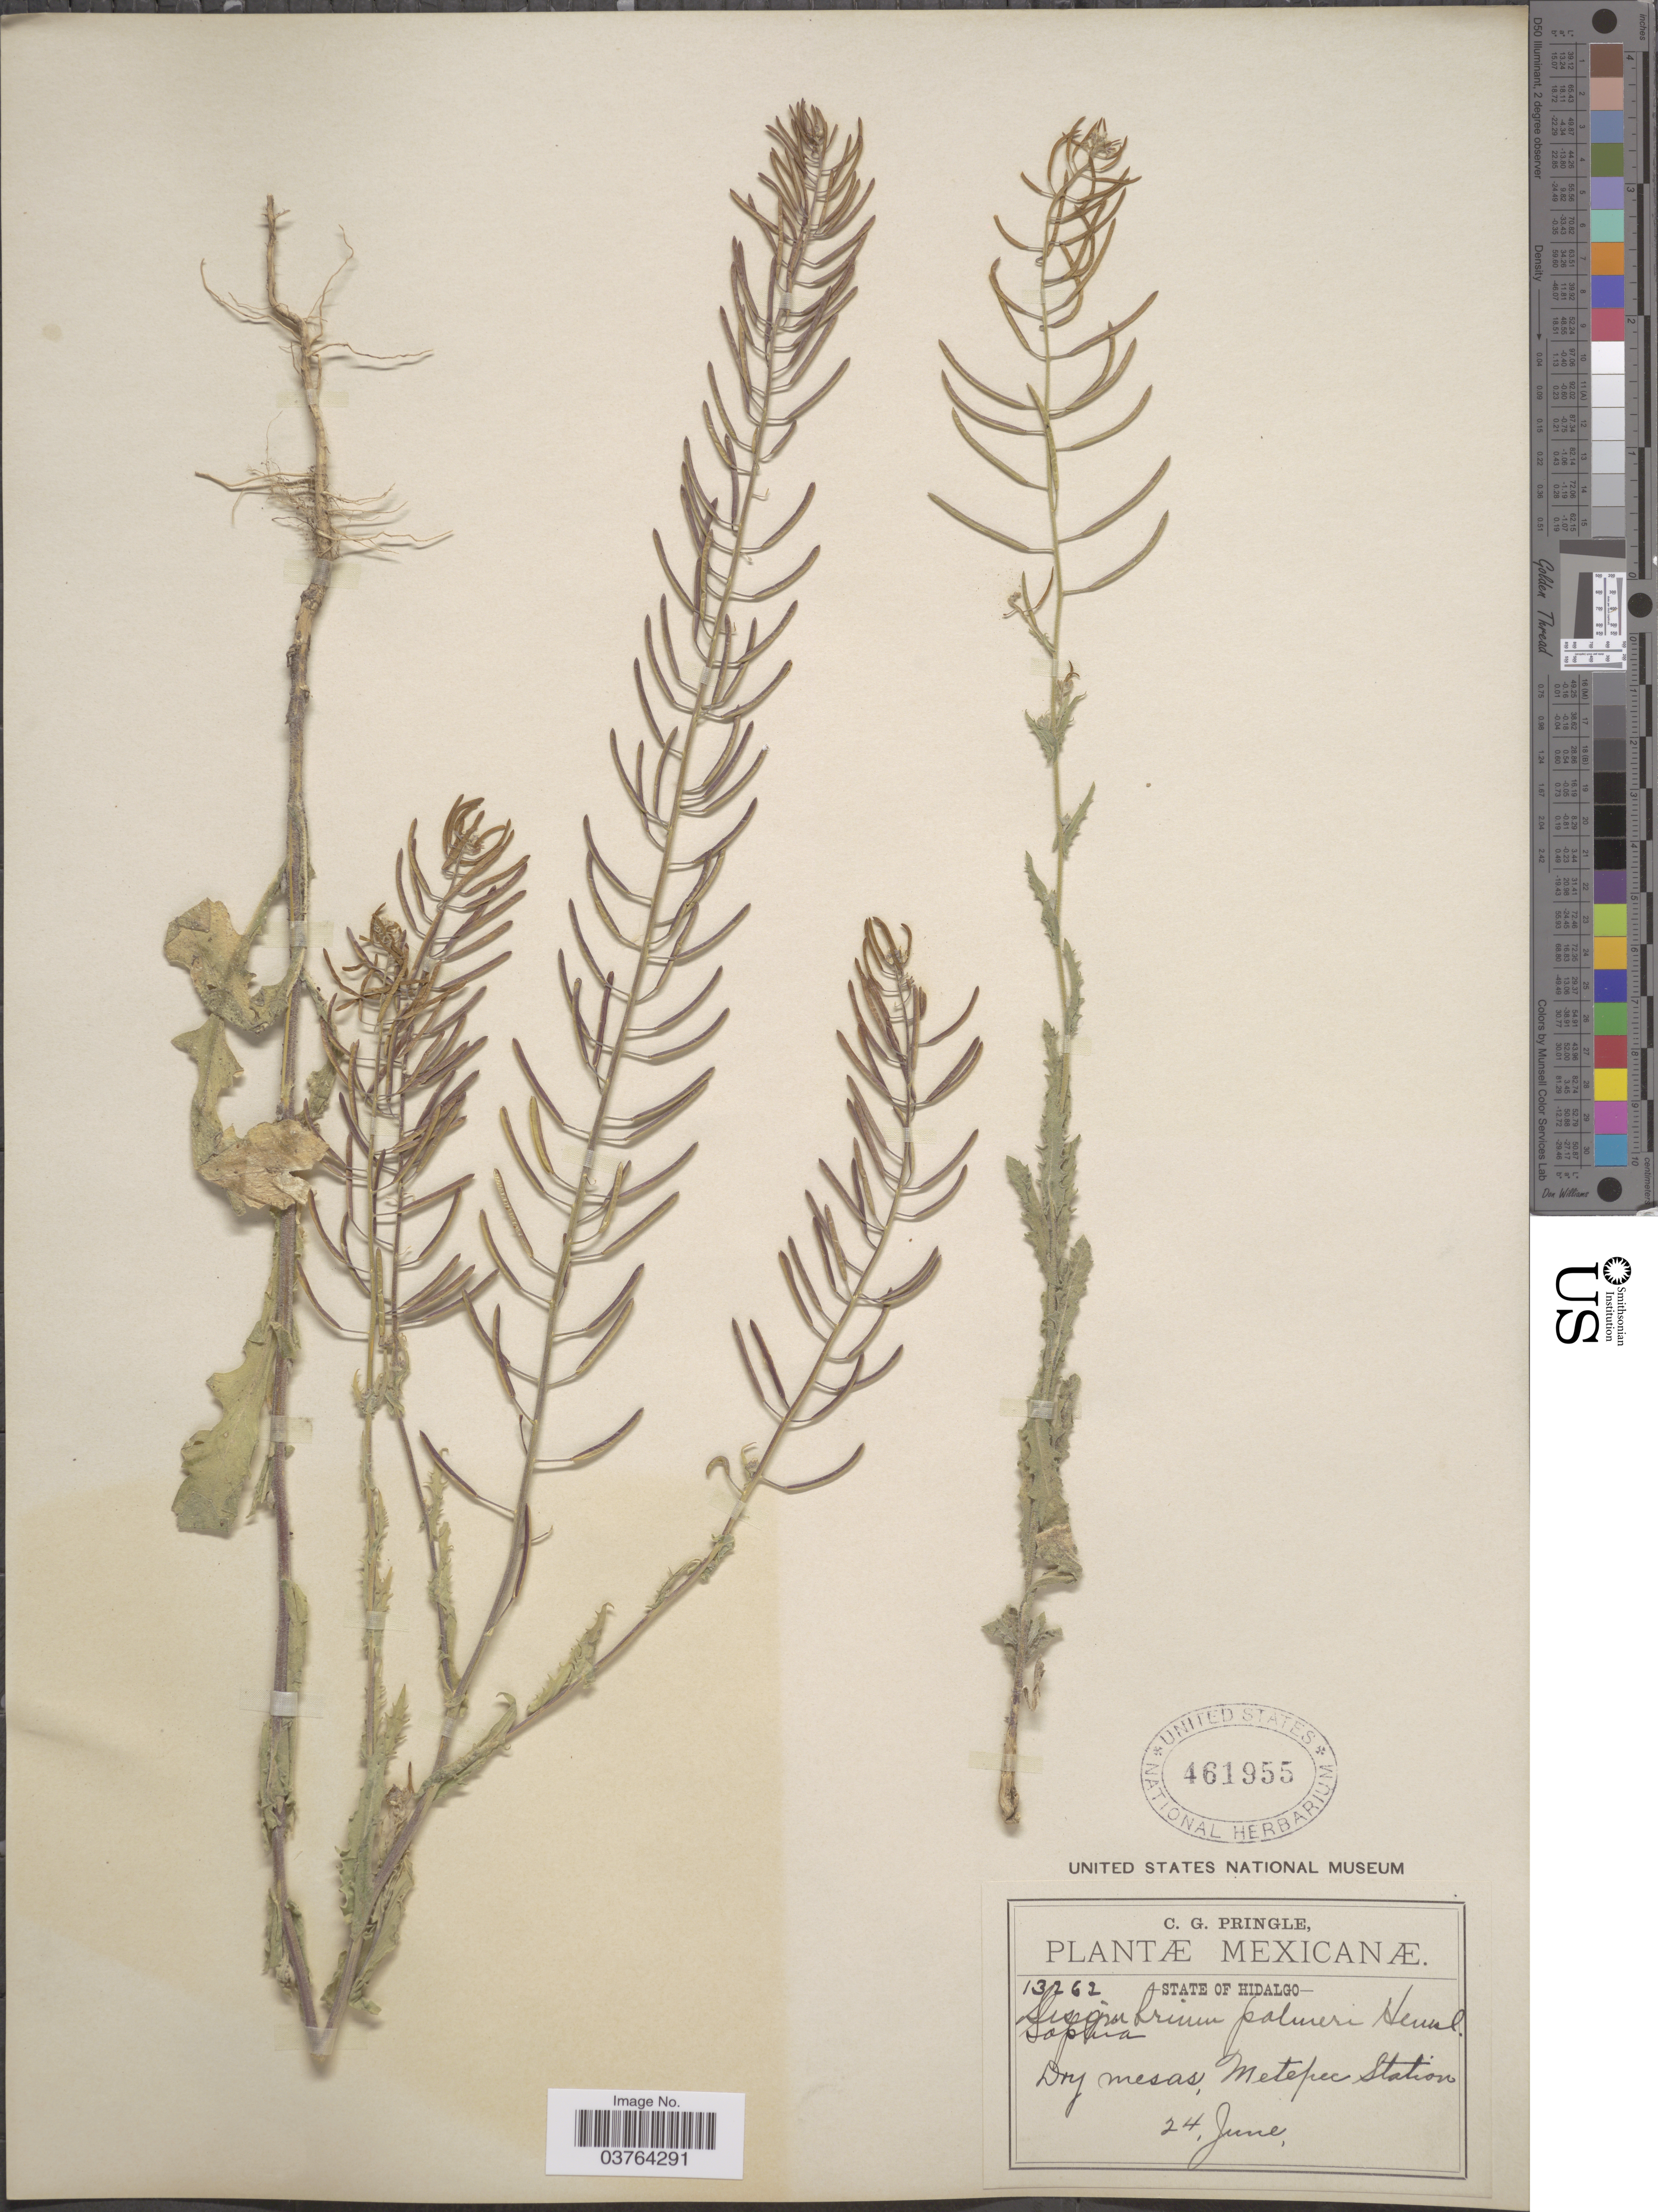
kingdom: Plantae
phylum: Tracheophyta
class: Magnoliopsida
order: Brassicales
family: Brassicaceae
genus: Halimolobos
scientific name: Halimolobos palmeri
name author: (Hemsl.) O.E. Schulz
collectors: C. G. Pringle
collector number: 13262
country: Mexico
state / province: Hidalgo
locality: Mexicanæ. Dry mesas, Metepec Station.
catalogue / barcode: US 461955